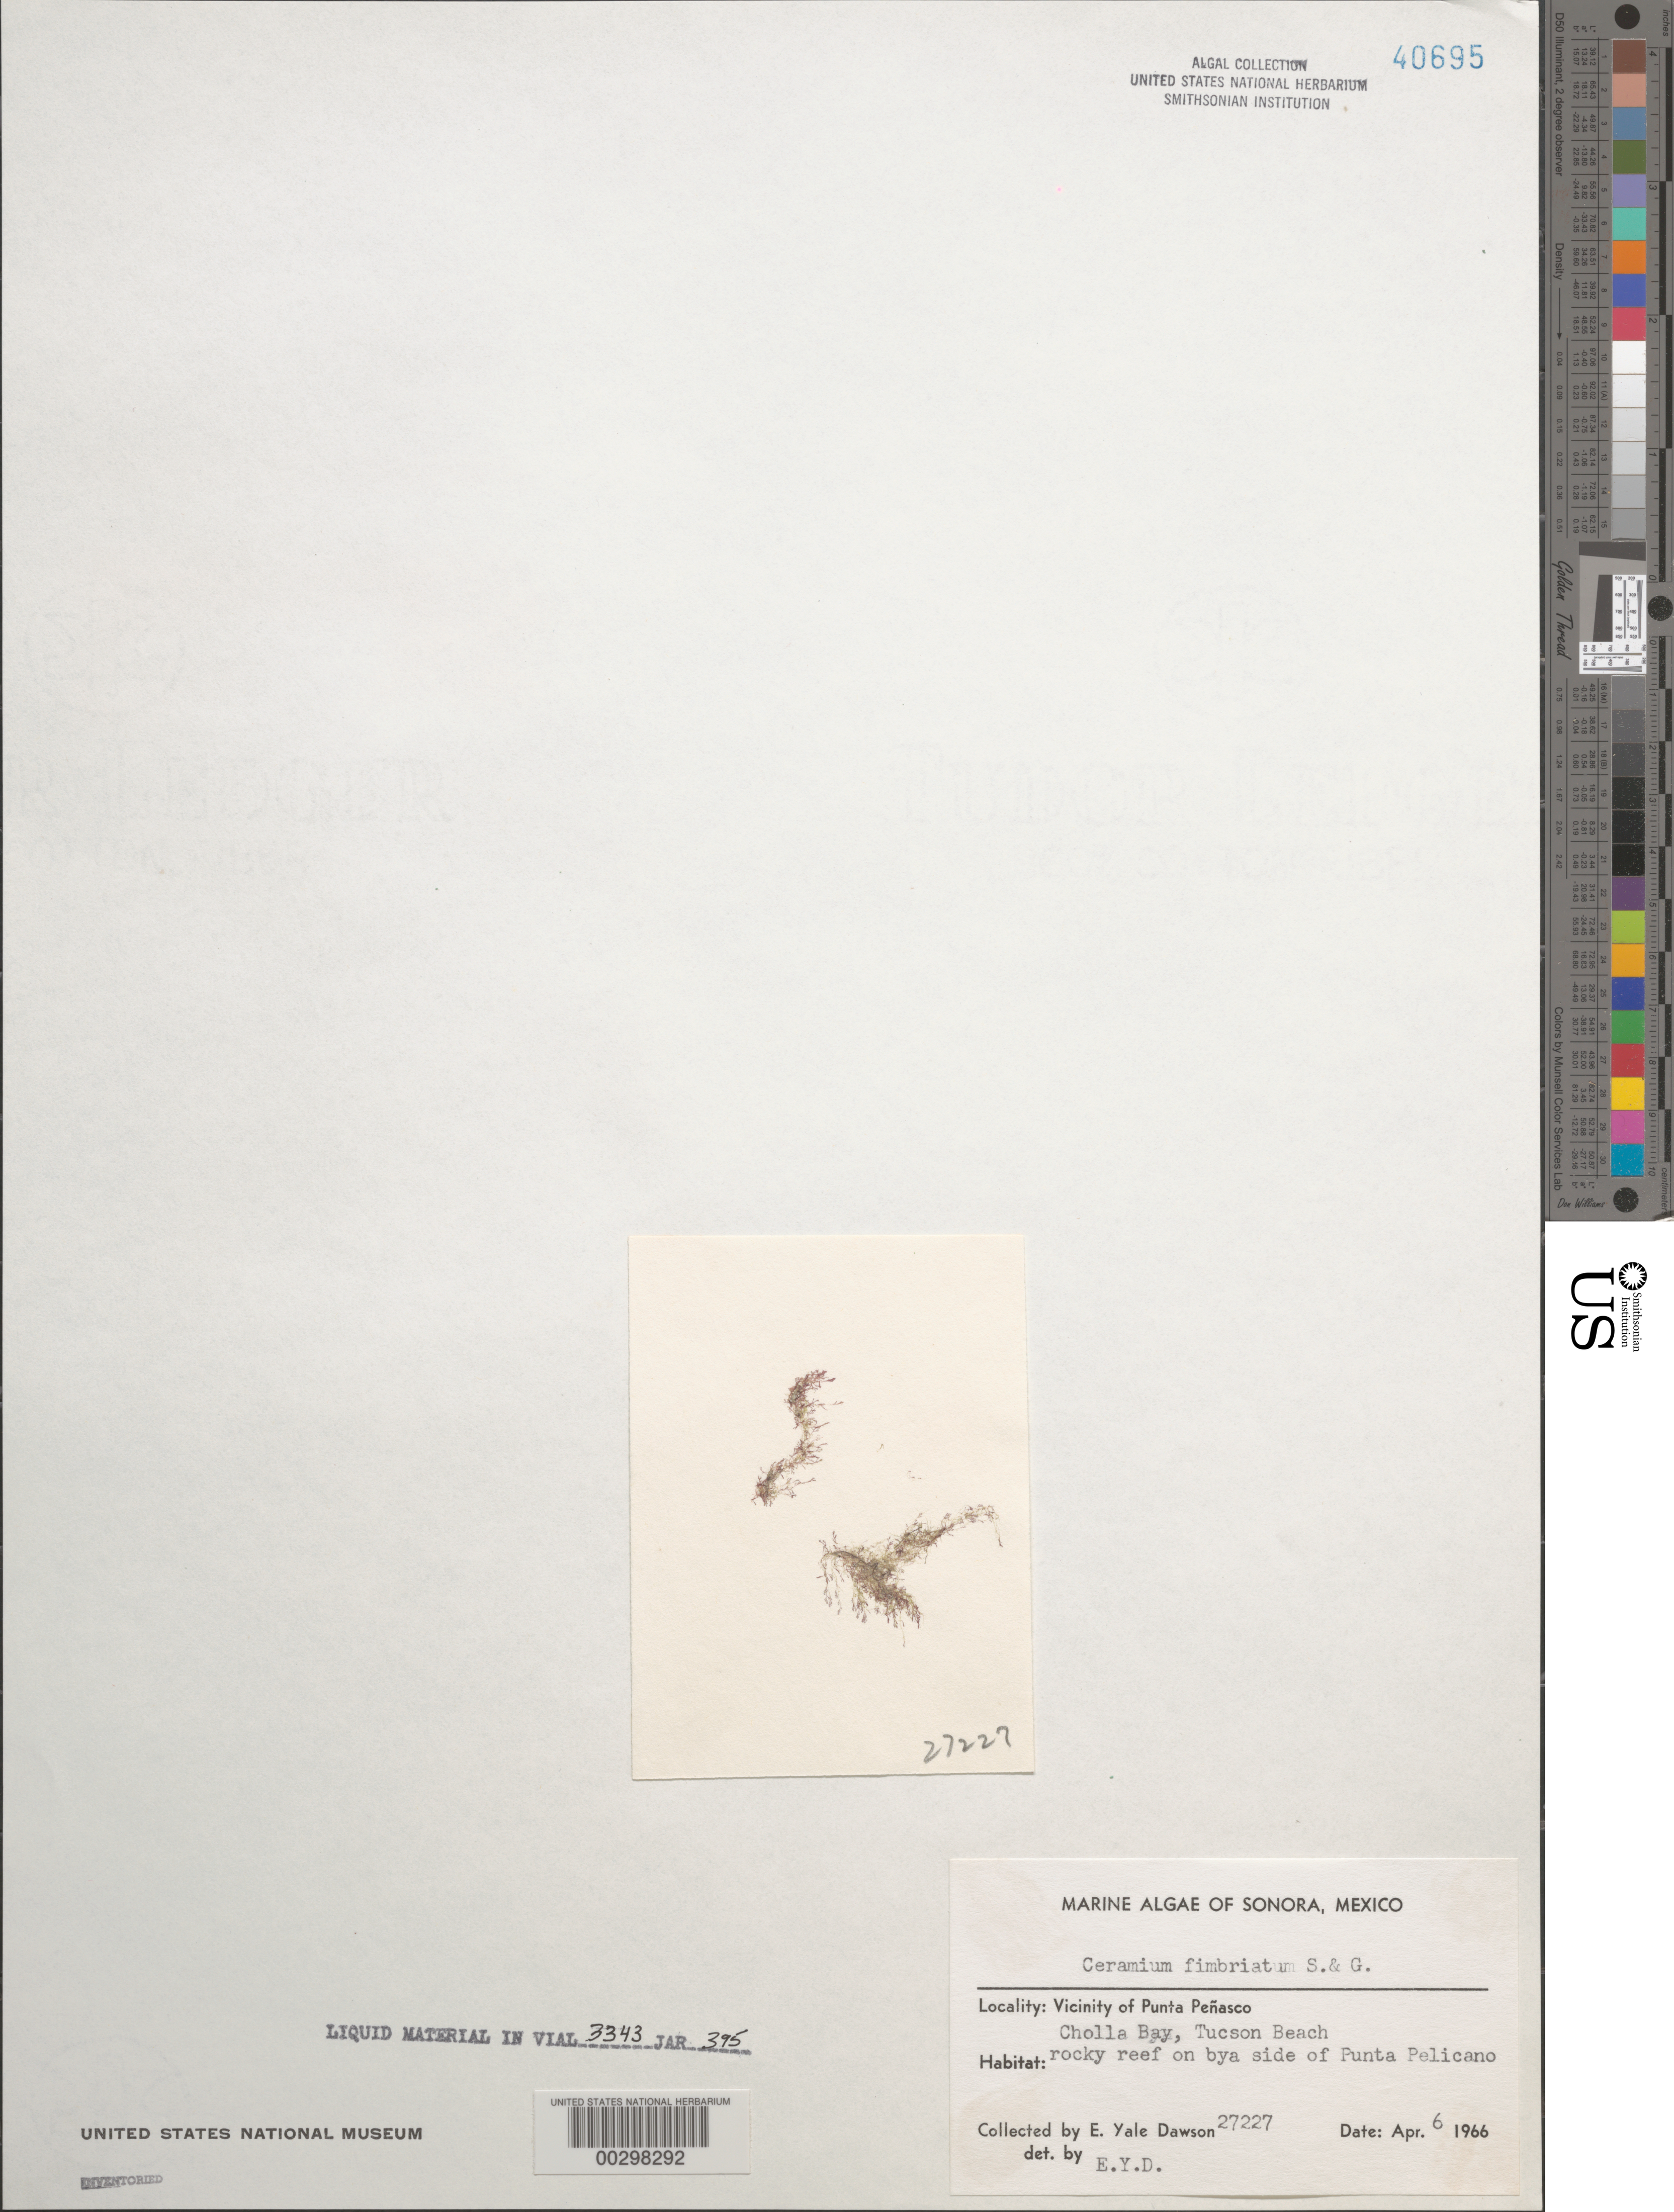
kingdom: Plantae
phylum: Rhodophyta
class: Florideophyceae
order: Ceramiales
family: Ceramiaceae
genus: Gayliella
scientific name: Gayliella fimbriata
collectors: E. Y. Dawson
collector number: EYD 27227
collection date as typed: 06 Apr 1966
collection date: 1966-04-06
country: Mexico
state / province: Sonora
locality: Cholla Bay, Tucson Beach, Punta Pelicano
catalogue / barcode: US 40695